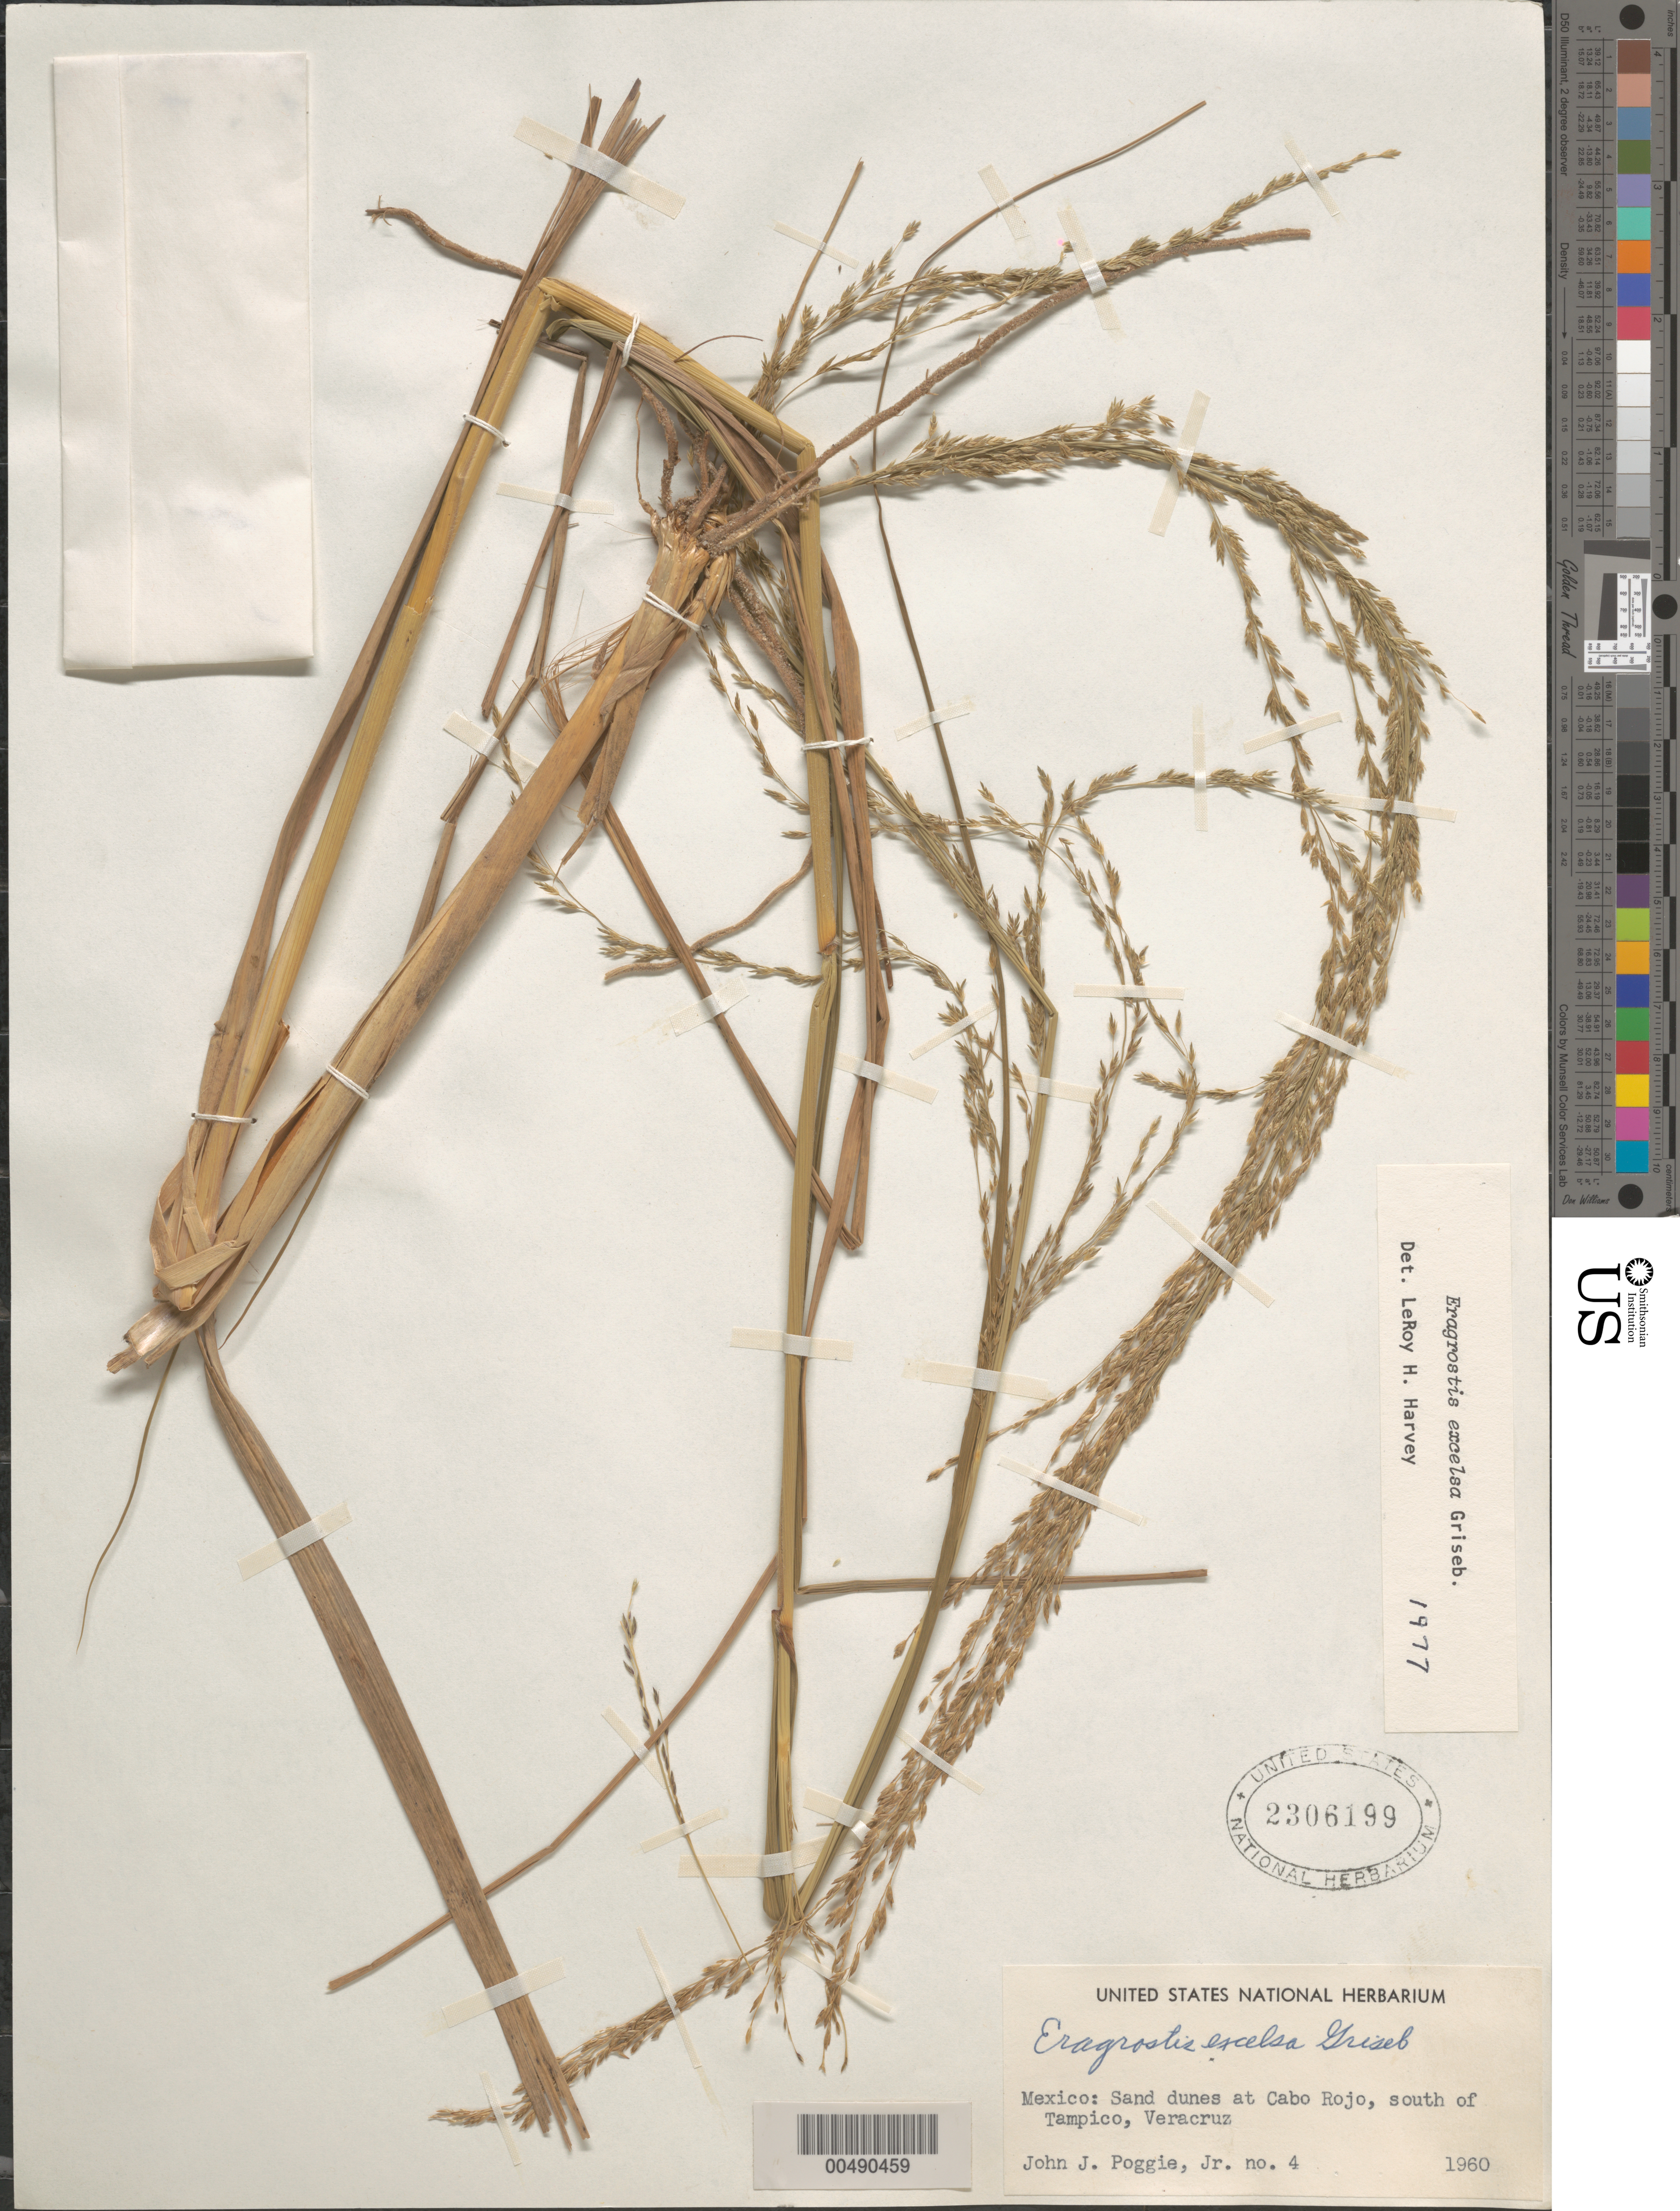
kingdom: Plantae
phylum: Tracheophyta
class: Liliopsida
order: Poales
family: Poaceae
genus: Eragrostis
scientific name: Eragrostis excelsa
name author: Griseb.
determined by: Harvey, L. H.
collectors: J. Poggie Jr.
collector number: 4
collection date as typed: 1960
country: Mexico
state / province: Veracruz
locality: Sand dunes at Cabo Rojo, S of Tampico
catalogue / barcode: US 2306199